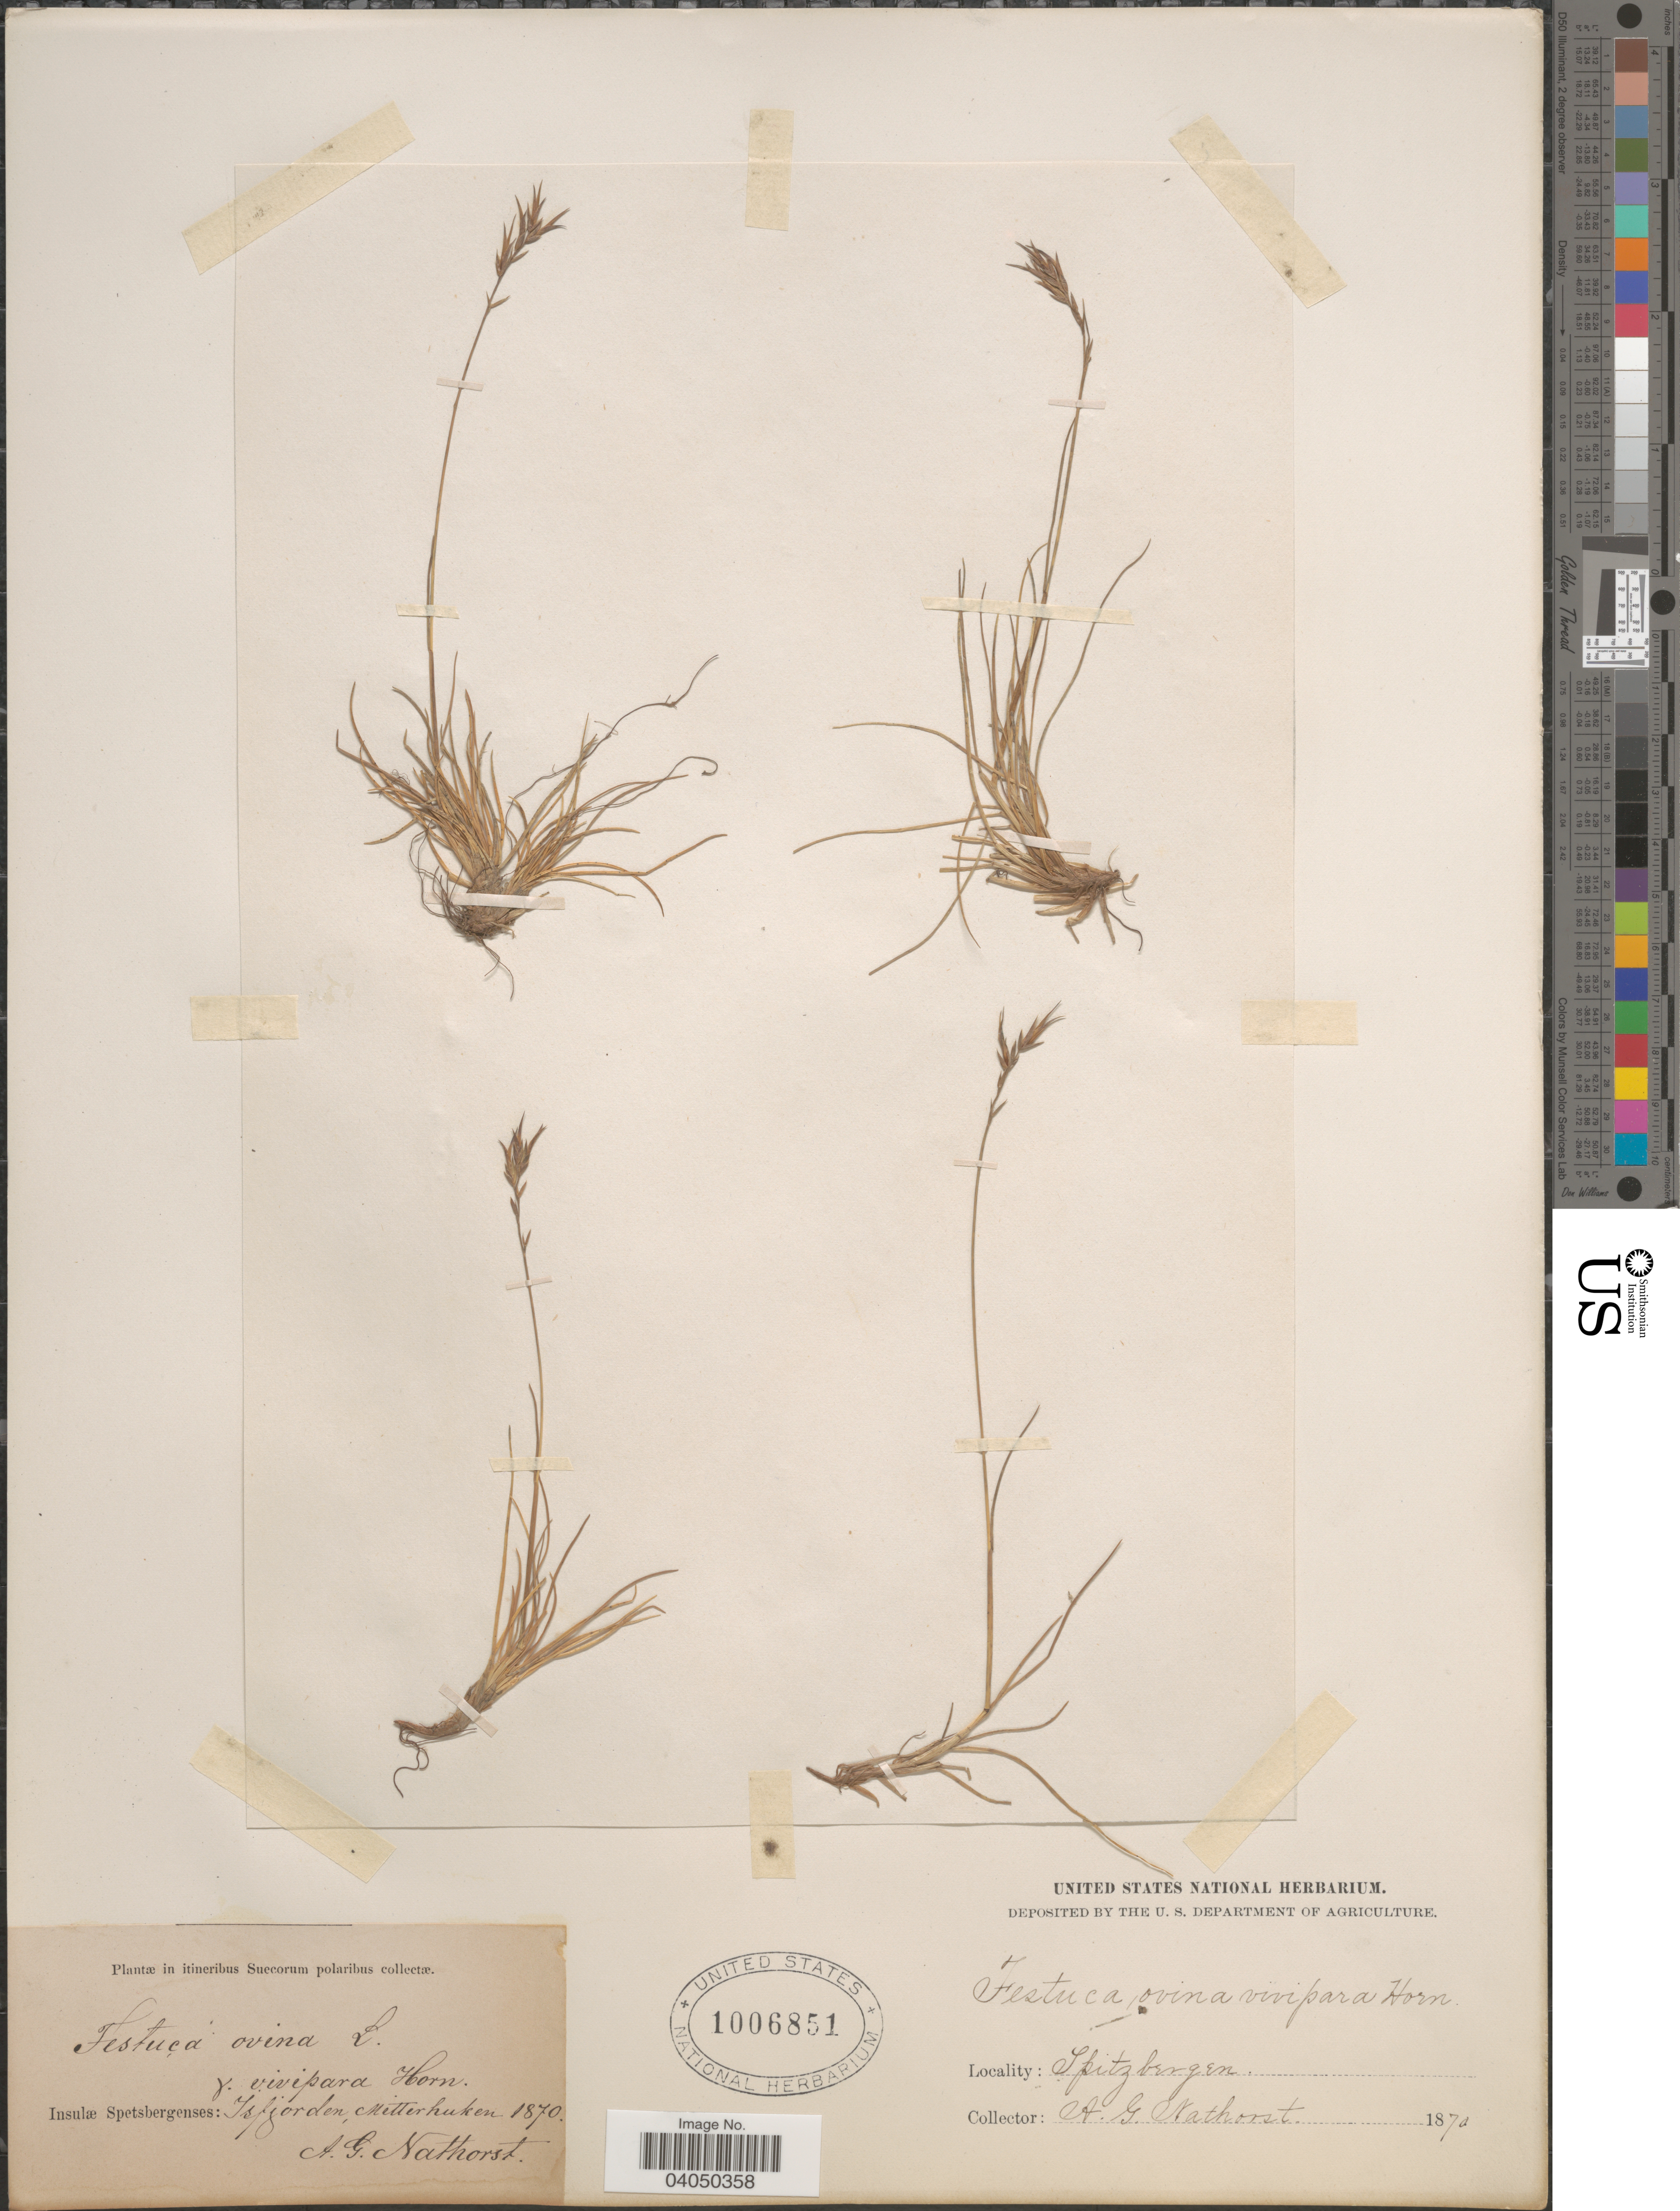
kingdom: Plantae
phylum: Tracheophyta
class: Liliopsida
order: Poales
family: Poaceae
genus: Festuca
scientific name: Festuca vivipara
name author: (L.) Sm.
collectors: A. Nathorst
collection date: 1870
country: Norway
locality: In itineribus Suecorum polaribus. Insulæ Spetsbergenses: Isfjorden, Mitterhuken. Spitzbergen.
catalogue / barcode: US 1006851